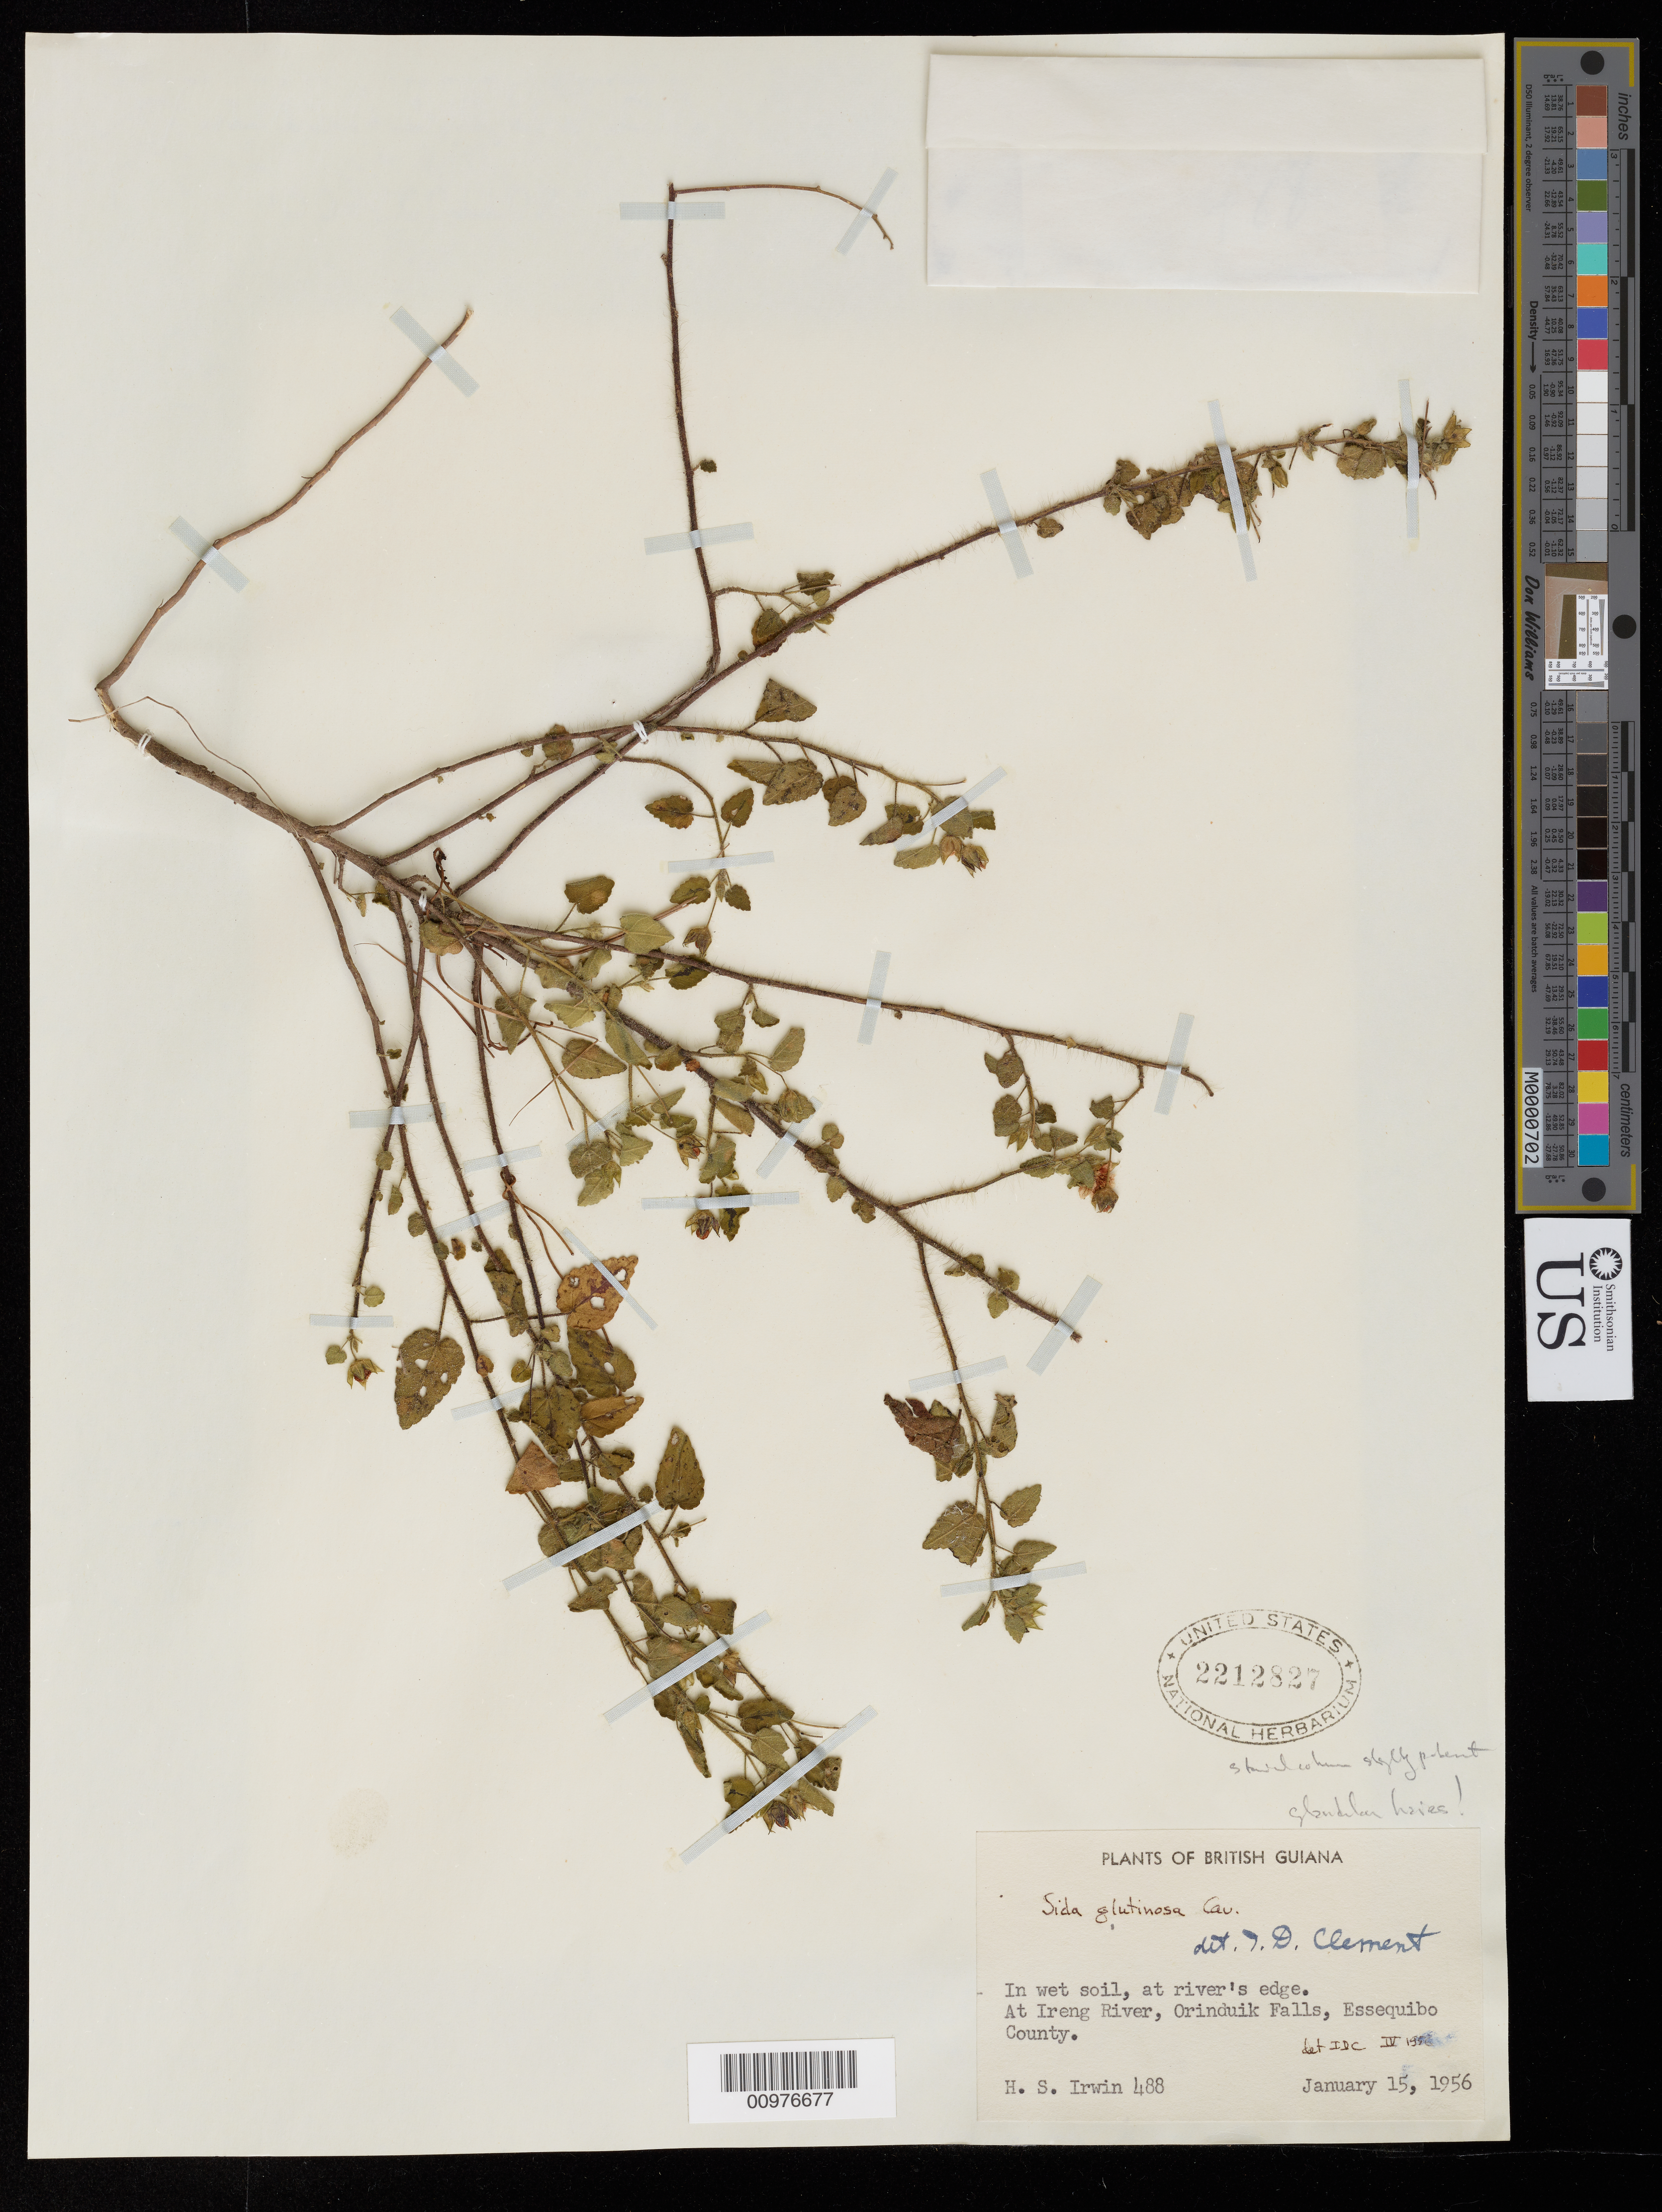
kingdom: Plantae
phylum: Tracheophyta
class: Magnoliopsida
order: Malvales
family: Malvaceae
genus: Sida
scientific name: Sida glutinosa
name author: Comm. ex Cav.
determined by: Clement, I. D.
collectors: H. Irwin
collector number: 488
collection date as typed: January 15, 1956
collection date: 1956-01-15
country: Guyana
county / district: Essequibo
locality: Ireng River, Orinduik Falls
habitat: wet soil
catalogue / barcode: US 2212827